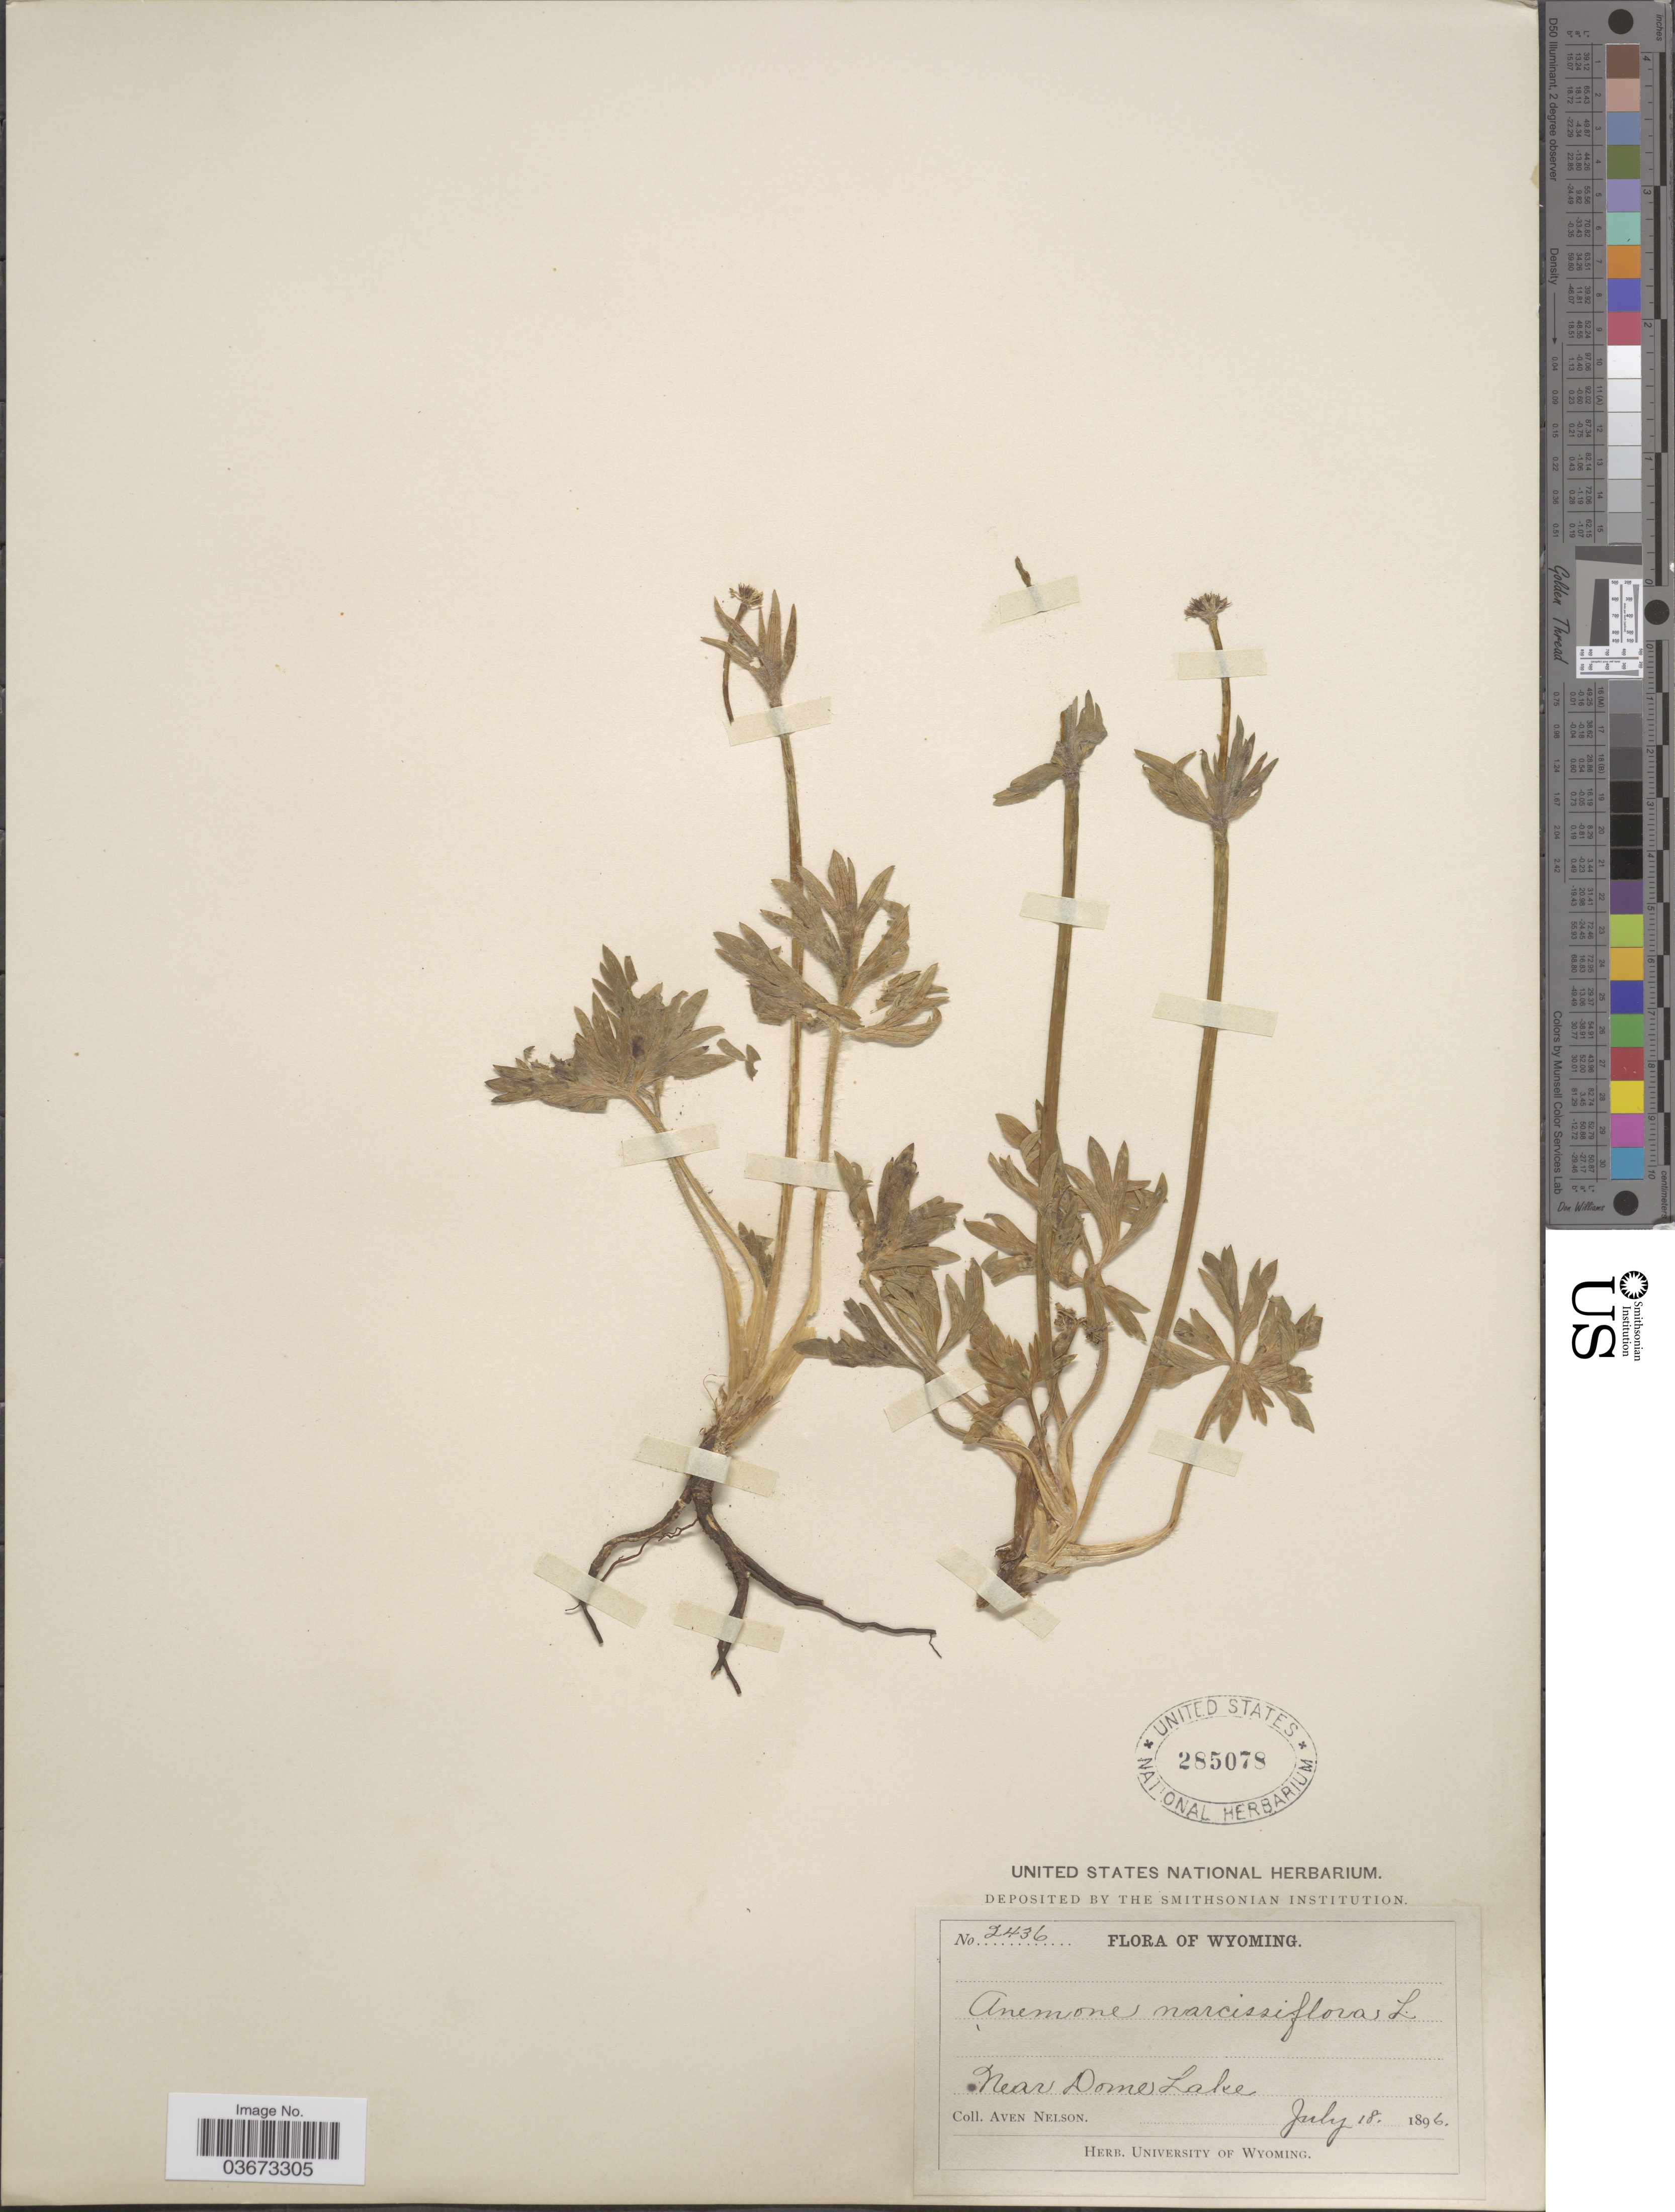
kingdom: Plantae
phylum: Tracheophyta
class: Magnoliopsida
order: Ranunculales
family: Ranunculaceae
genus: Anemone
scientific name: Anemone zephyra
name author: A. Nelson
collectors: A. Nelson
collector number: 2436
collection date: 1896-07-18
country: United States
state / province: Wyoming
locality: Near Dome Lake.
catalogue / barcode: US 285078